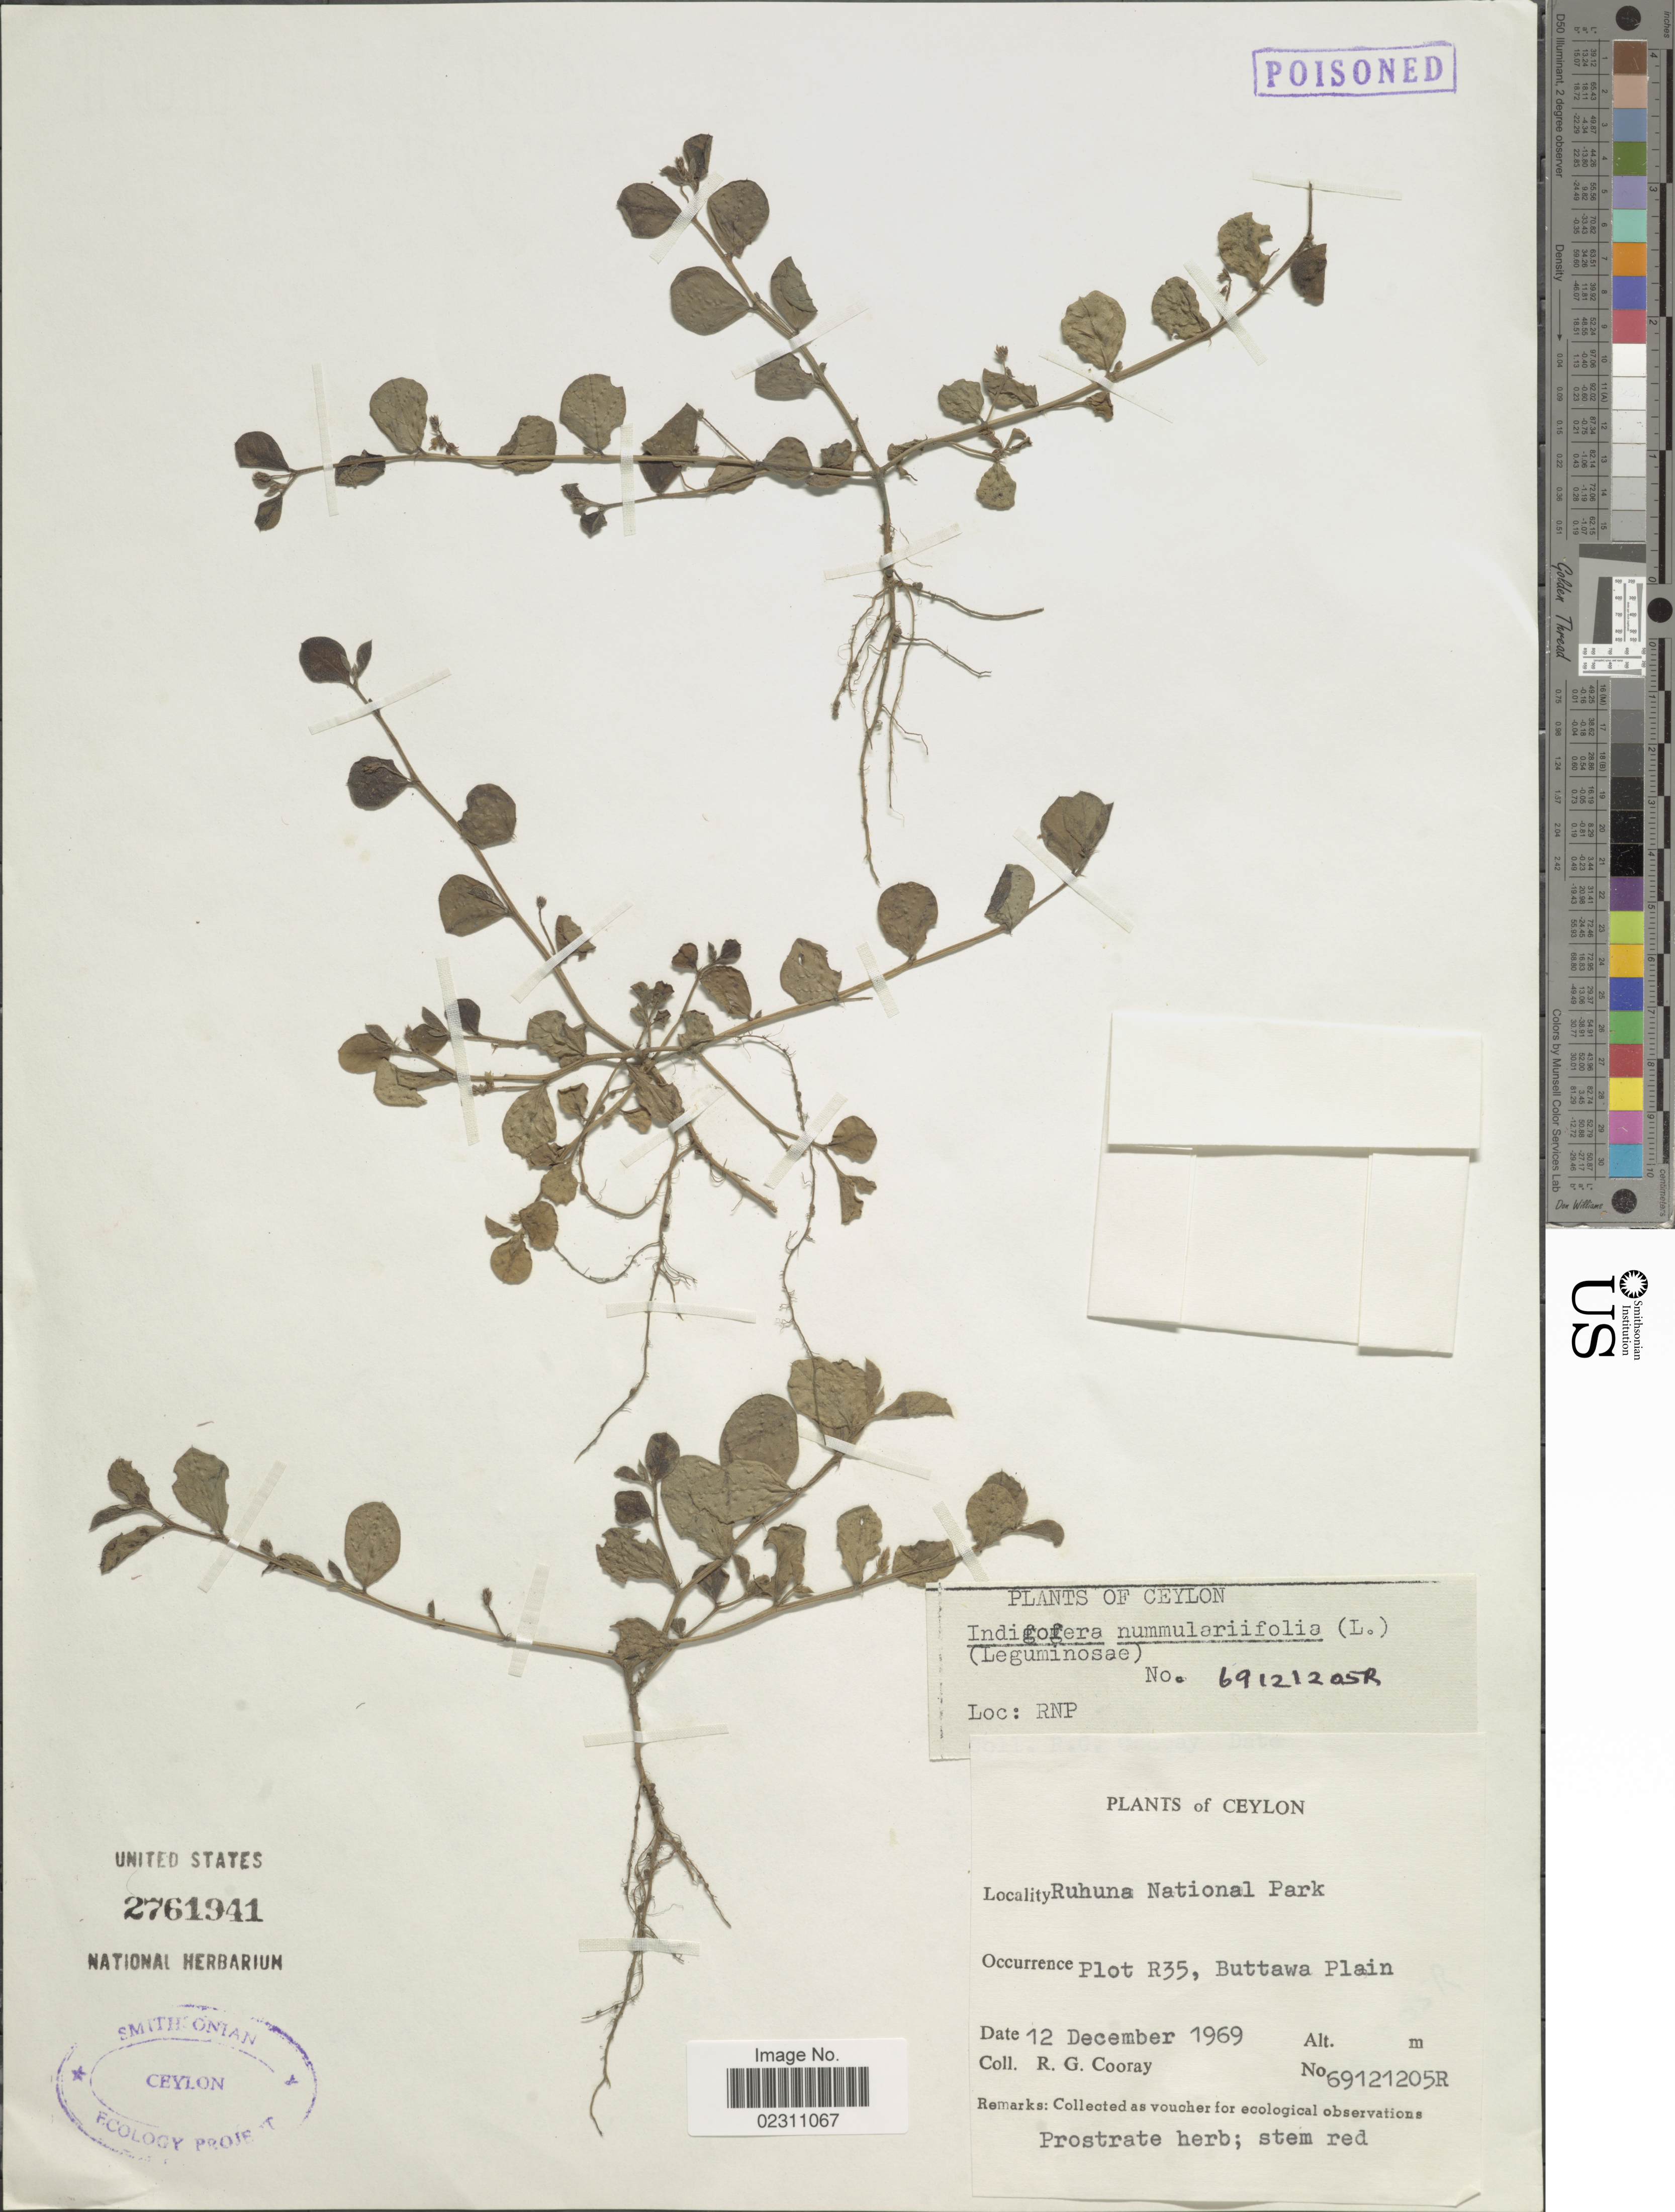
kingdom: Plantae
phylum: Tracheophyta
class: Magnoliopsida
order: Fabales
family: Fabaceae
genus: Indigofera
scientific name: Indigofera nummulariifolia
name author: (L.) Livera ex Alston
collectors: R. Cooray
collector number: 69121205R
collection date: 1969-12-12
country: Sri Lanka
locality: Ceylon, Ruhuna National Park, Plot R35, Buttawa Plain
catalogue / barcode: US 2761941